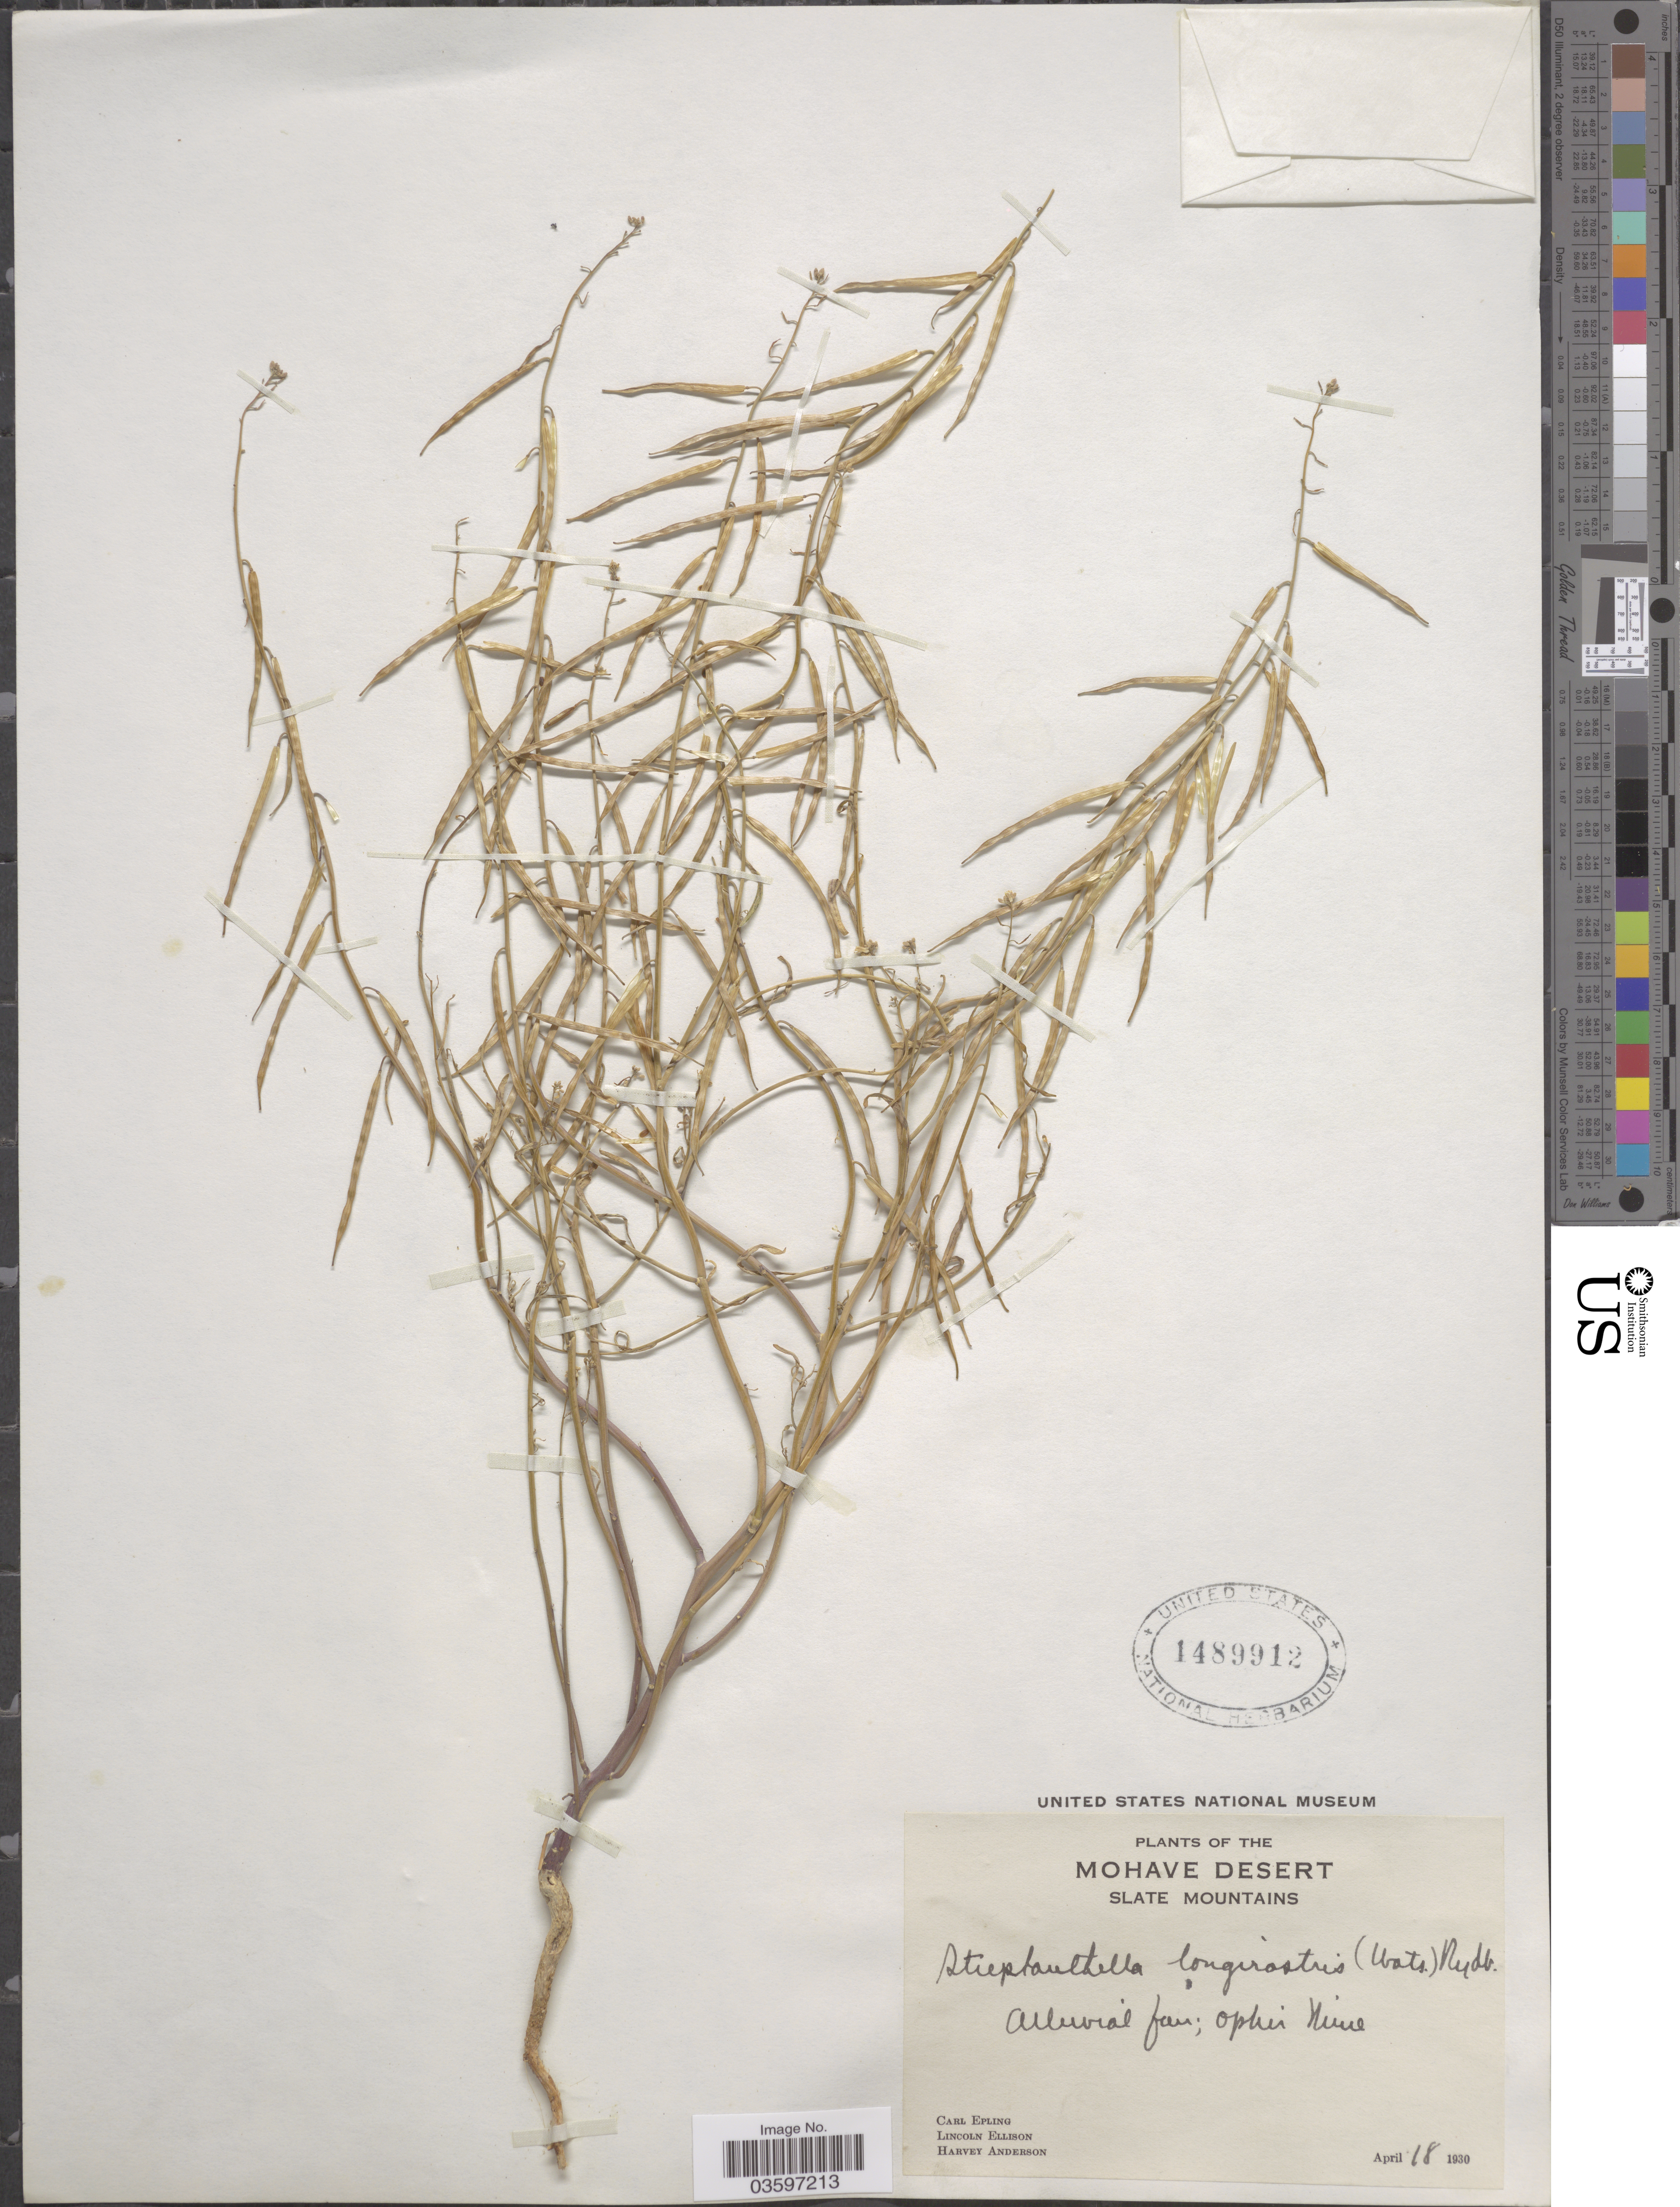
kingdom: Plantae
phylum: Tracheophyta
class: Magnoliopsida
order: Brassicales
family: Brassicaceae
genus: Streptanthella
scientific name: Streptanthella longirostris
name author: (S. Watson) Rydb.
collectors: C. C. Epling, L. Ellison & H. Anderson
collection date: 1930-04-18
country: United States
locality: Mohave Desert. Slate Mountains. Ophir Mine.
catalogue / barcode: US 1489912